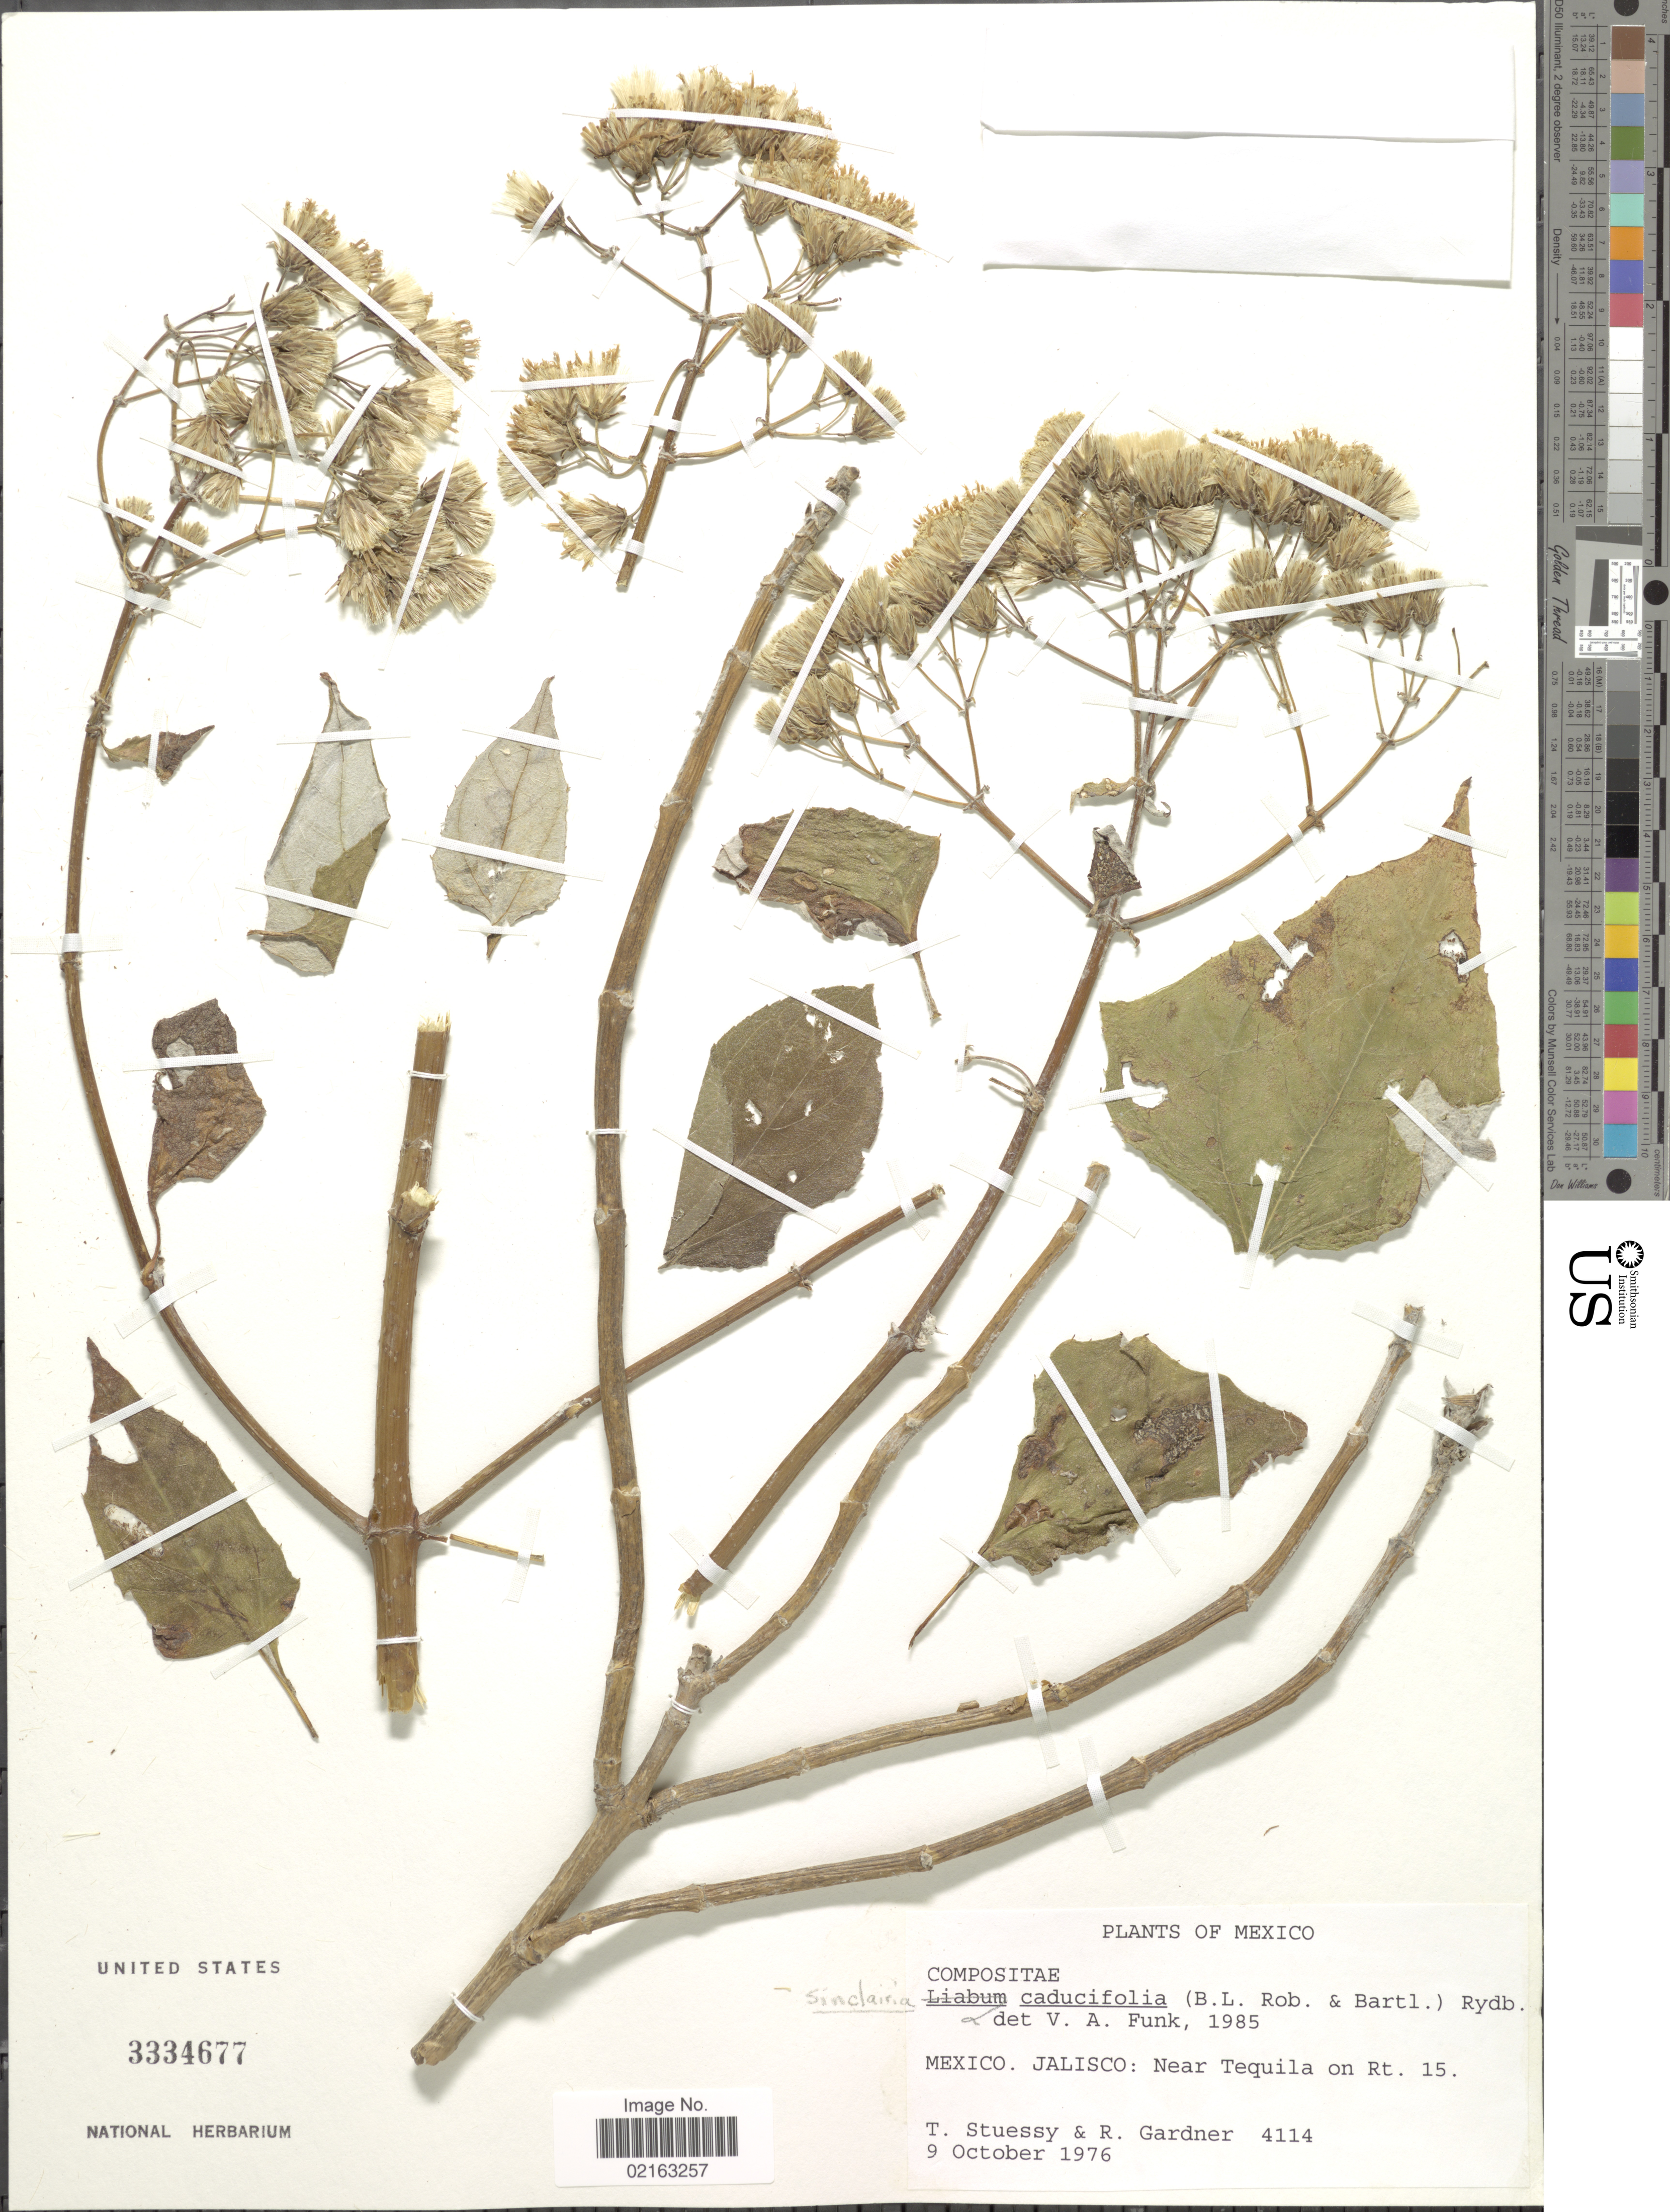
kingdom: Plantae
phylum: Tracheophyta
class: Magnoliopsida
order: Asterales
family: Asteraceae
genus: Sinclairia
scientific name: Sinclairia caducifolia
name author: (B.L. Rob. & Bartlett) Rydb.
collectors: T. Stuessy & R. C. Gardner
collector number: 4114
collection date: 1976-10-09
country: Mexico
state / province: Jalisco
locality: Mexico: Jalisco: Near Tequila on Rt. 15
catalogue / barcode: US 3334677